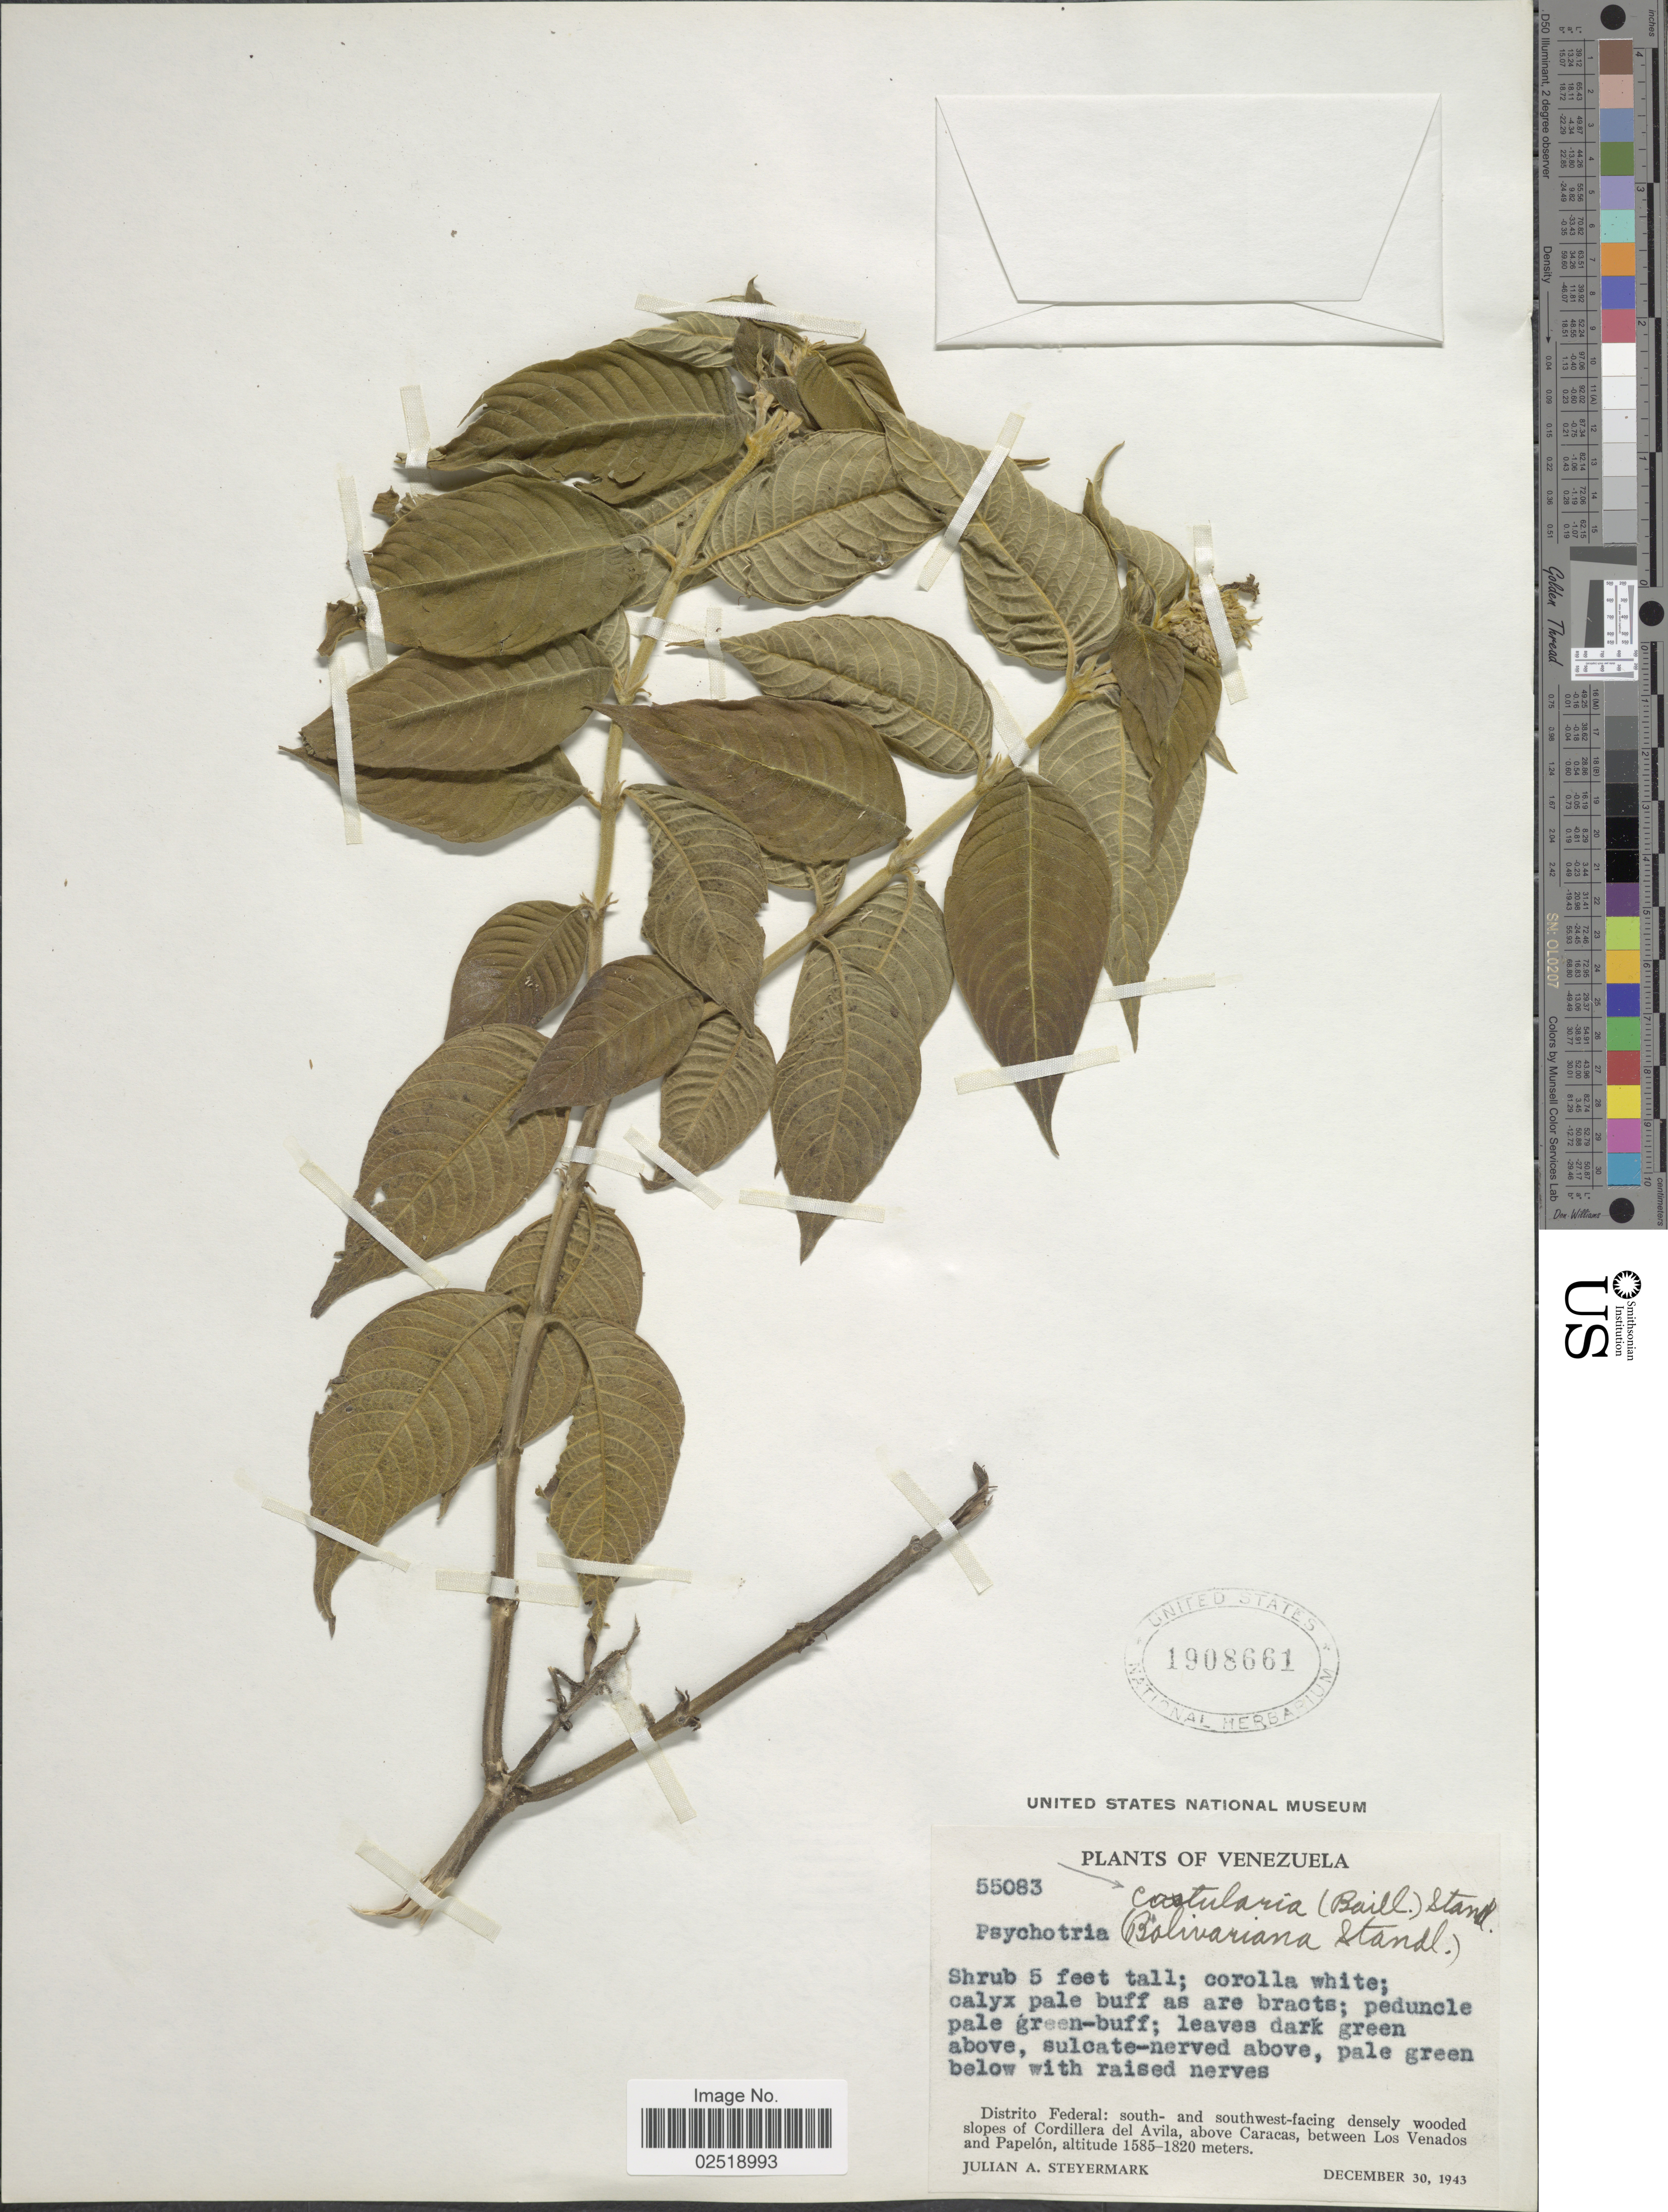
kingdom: Plantae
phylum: Tracheophyta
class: Magnoliopsida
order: Gentianales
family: Rubiaceae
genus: Psychotria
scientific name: Psychotria costularia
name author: (Baill.) Standl. & Steyerm.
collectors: J. Steyermark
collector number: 55083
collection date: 1943-12-30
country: Venezuela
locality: Distrito Federal: south- and southwest-facing densely wooded slopes of Cordillera del Avila, above Caracas, between Los Venados and Papelon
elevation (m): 1585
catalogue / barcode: US 1908661